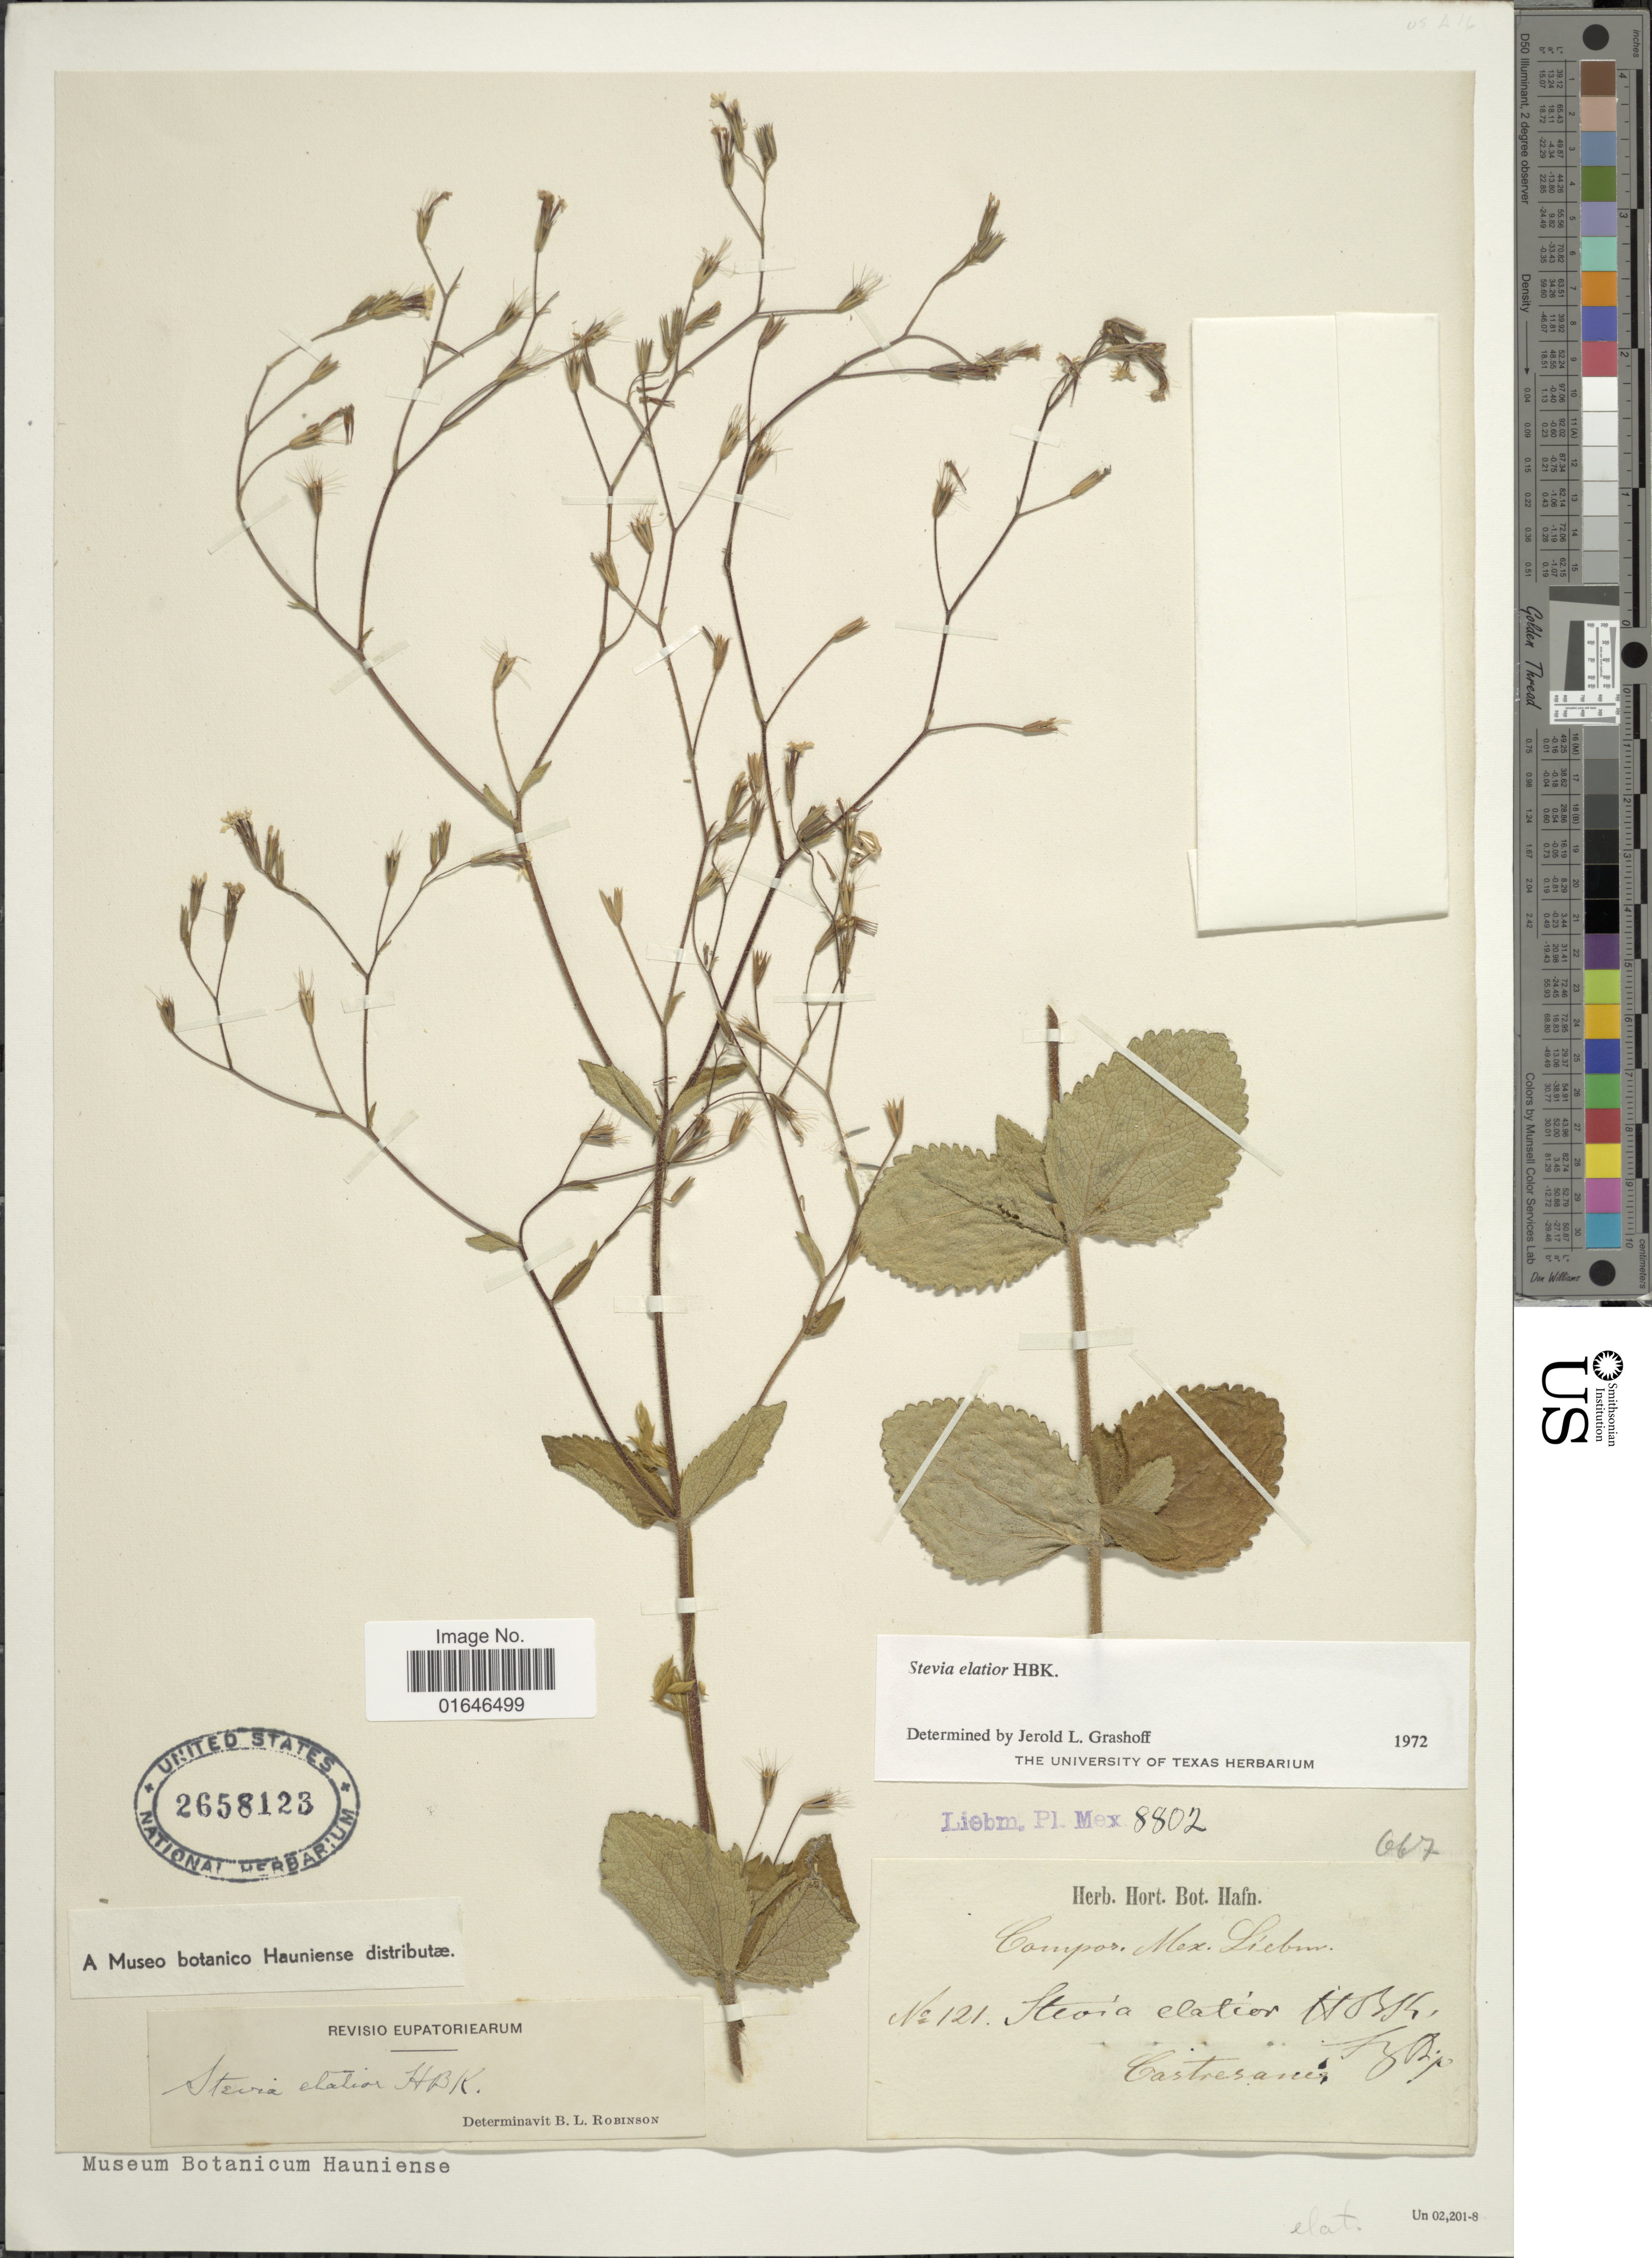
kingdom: Plantae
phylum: Tracheophyta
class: Magnoliopsida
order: Asterales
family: Asteraceae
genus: Stevia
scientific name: Stevia elatior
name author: Kunth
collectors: Liebmann, --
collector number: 121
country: Mexico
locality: Castresane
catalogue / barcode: US 2658123